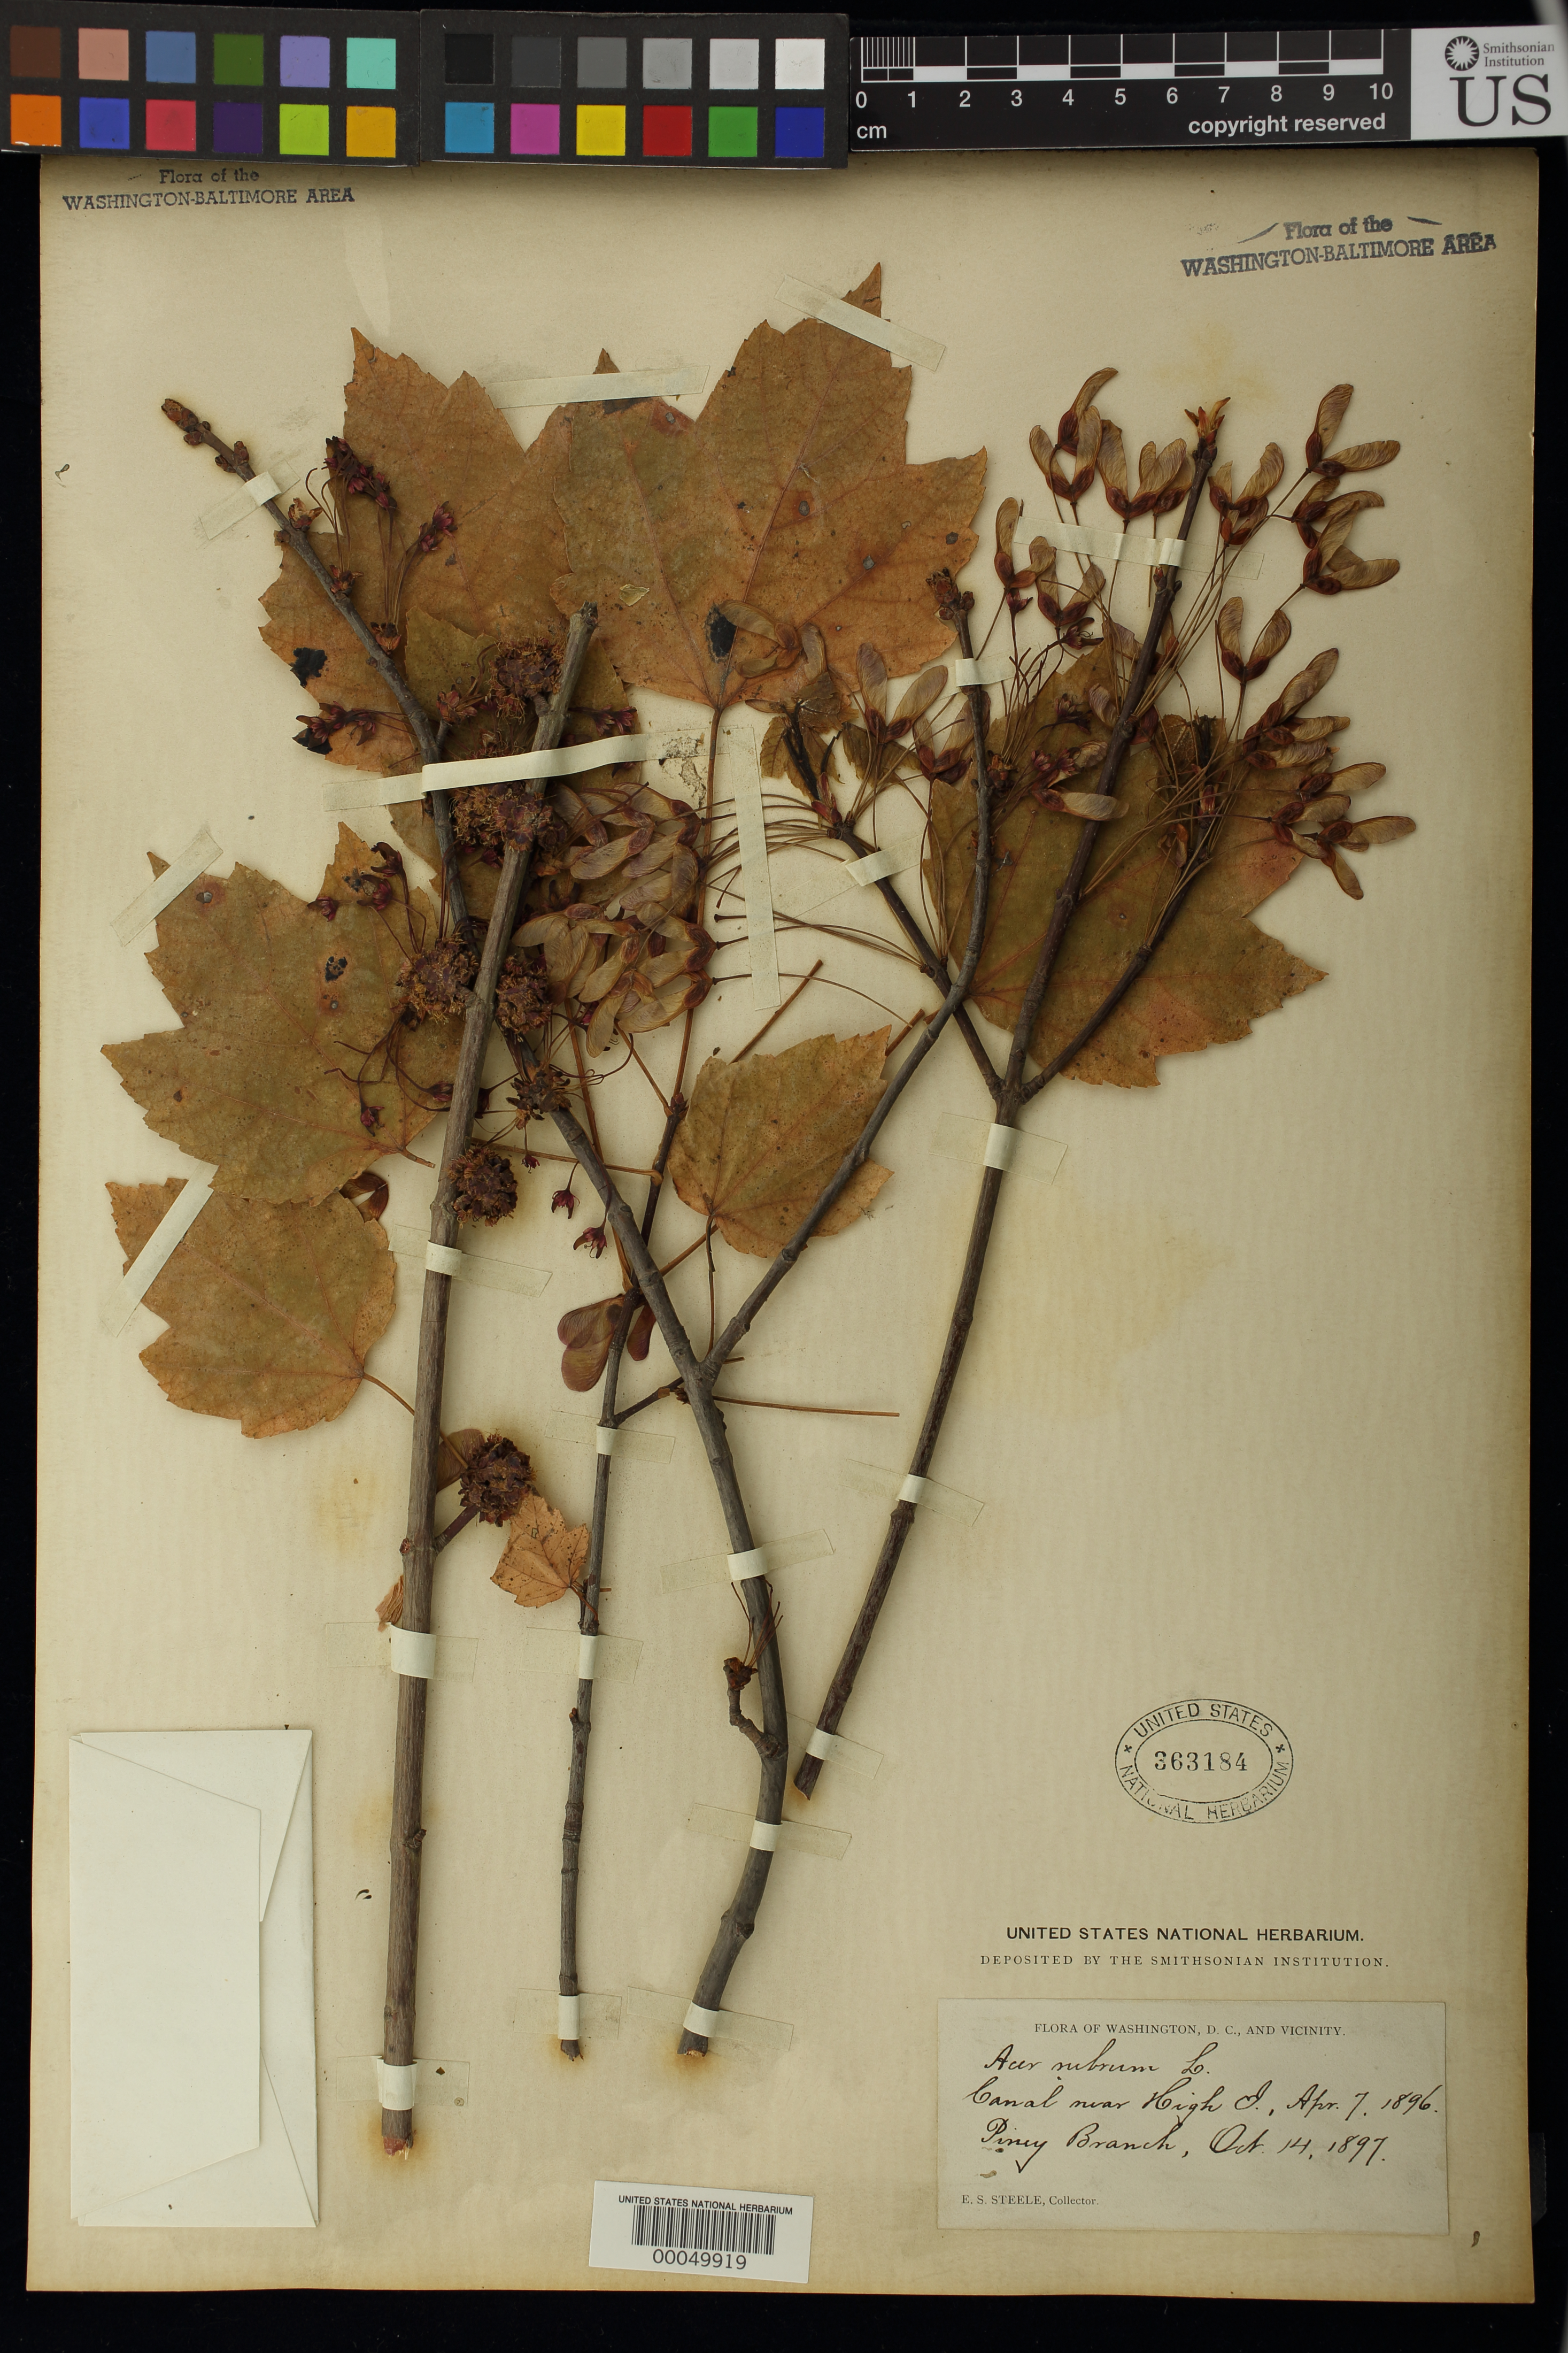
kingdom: Plantae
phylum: Tracheophyta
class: Magnoliopsida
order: Sapindales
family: Sapindaceae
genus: Acer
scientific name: Acer rubrum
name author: L.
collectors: E. Steele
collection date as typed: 07 Apr 1896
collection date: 1896-04-07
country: United States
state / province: Maryland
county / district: Montgomery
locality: C. & O. Canal near High Island C. & O. Canal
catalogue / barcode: US 363184